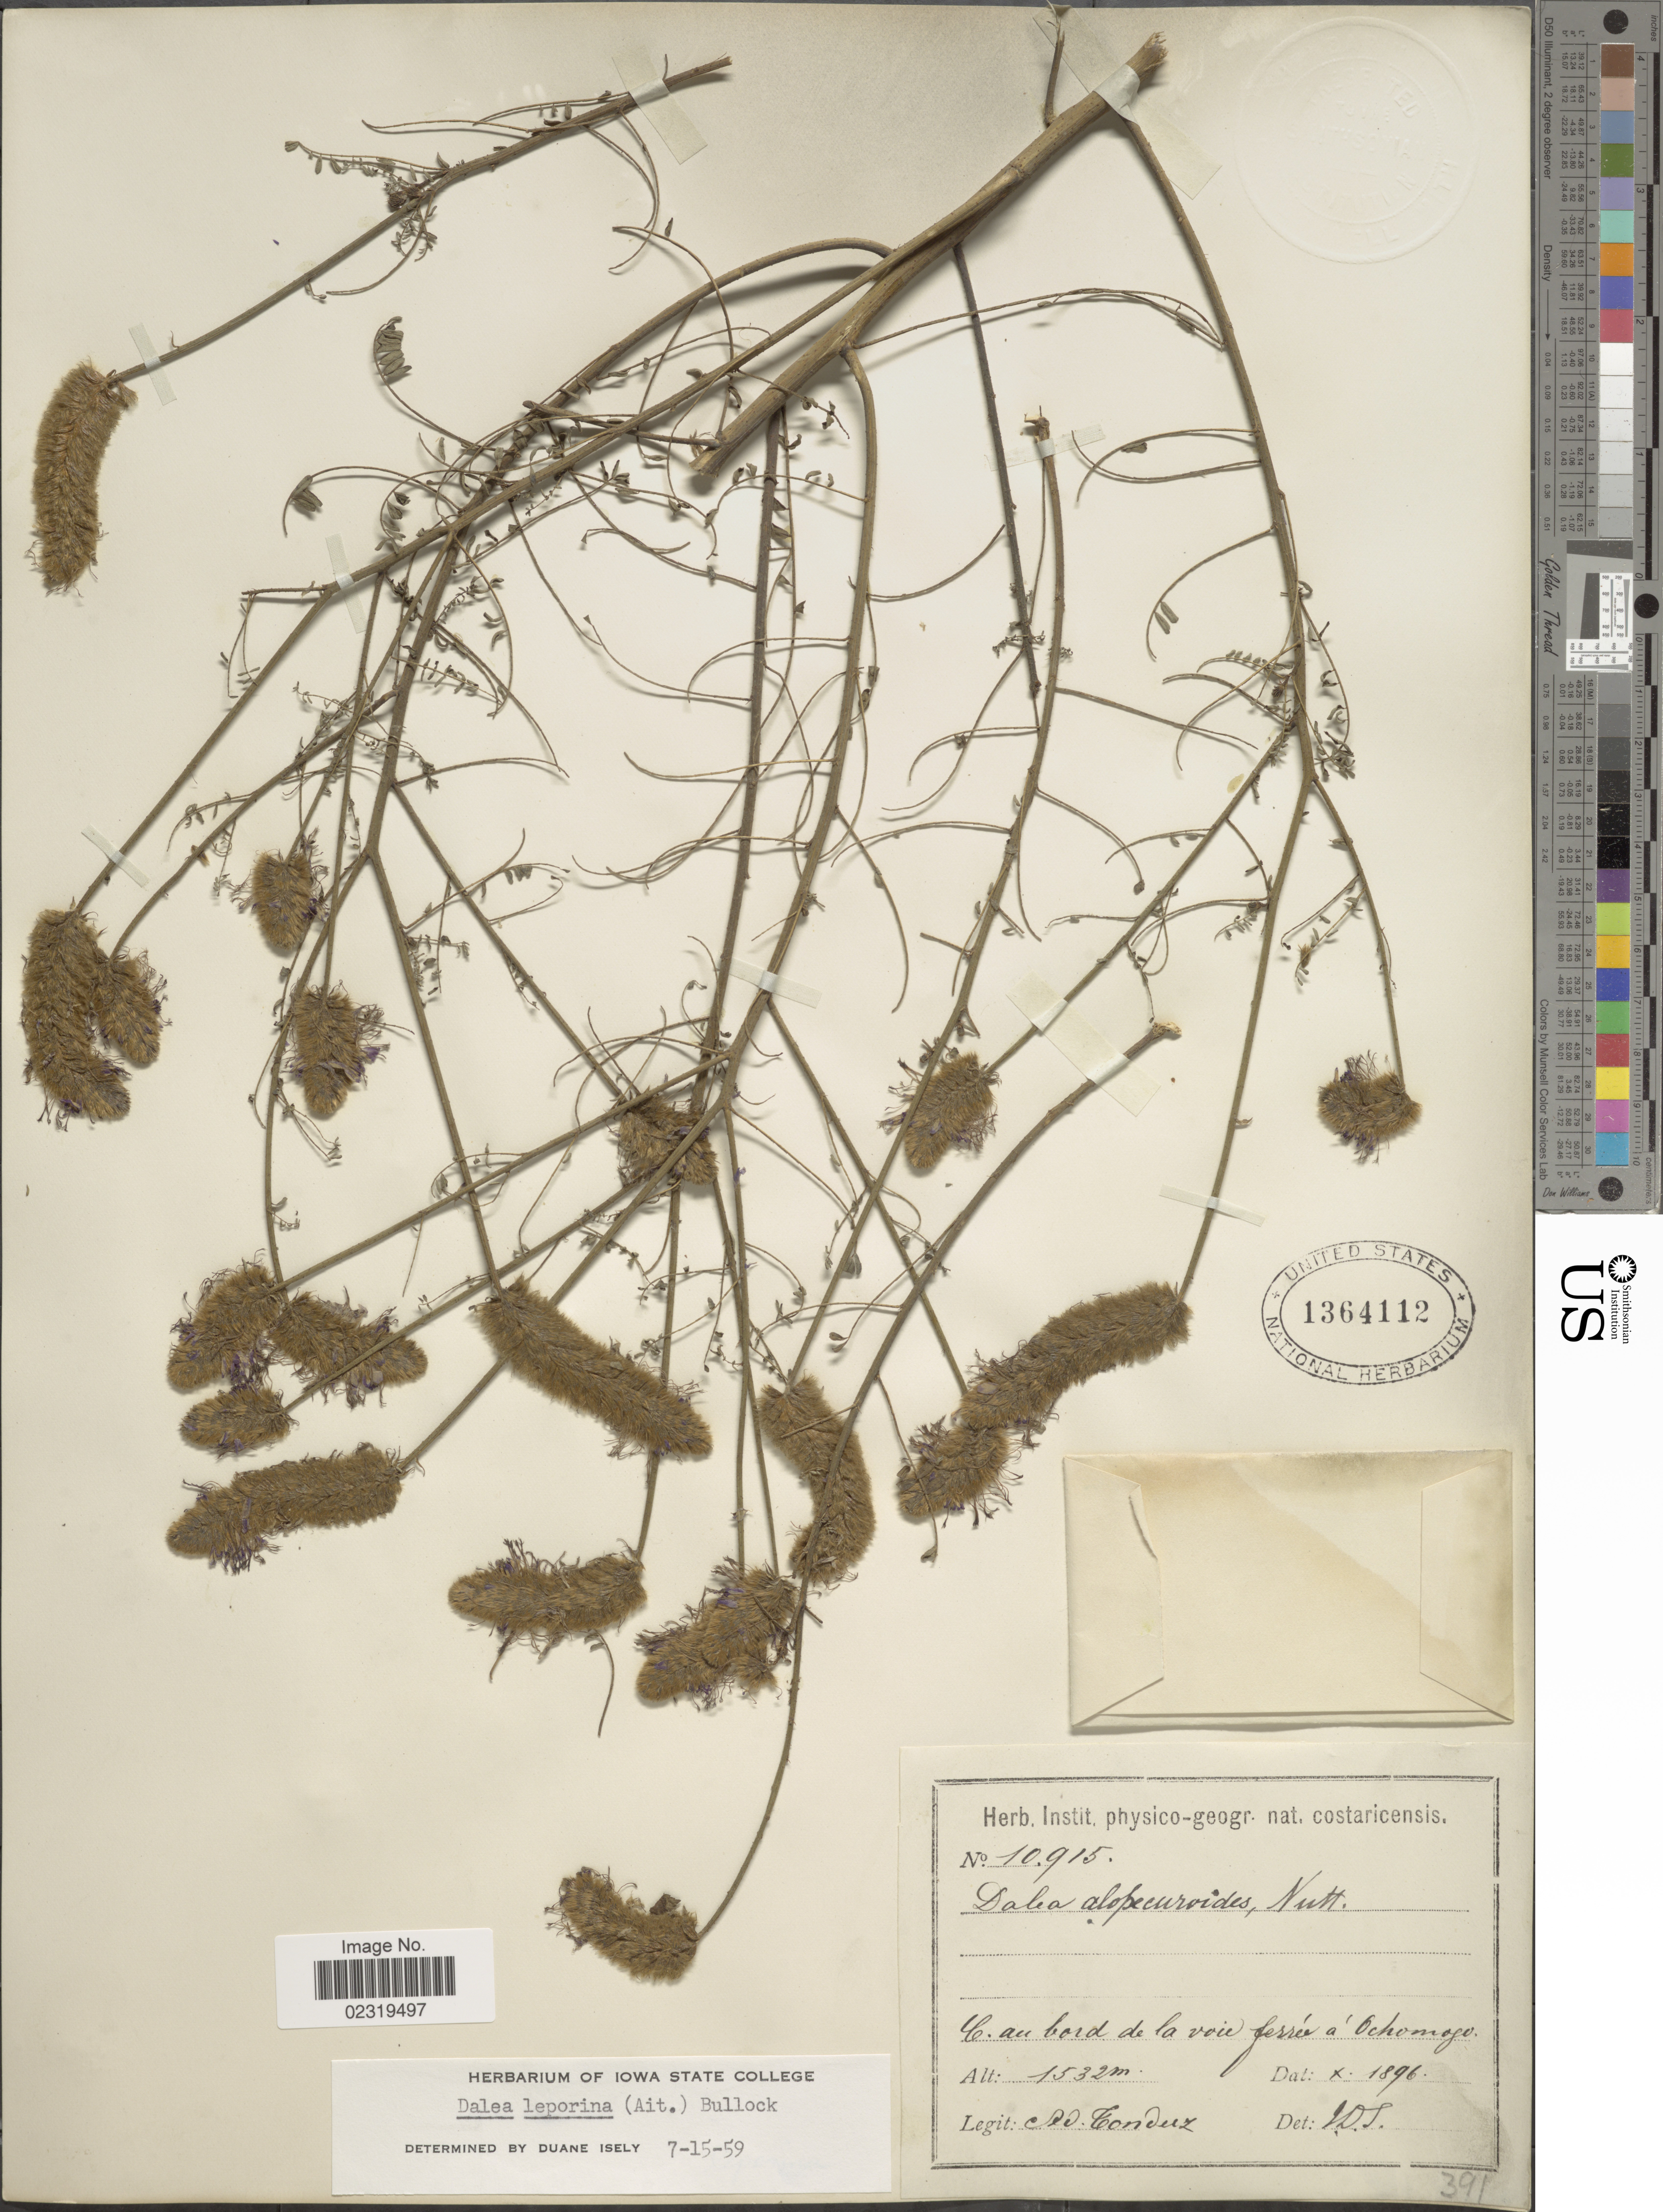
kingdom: Plantae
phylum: Tracheophyta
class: Magnoliopsida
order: Fabales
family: Fabaceae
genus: Dalea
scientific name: Dalea leporina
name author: (Aiton) Bullock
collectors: A. Tonduz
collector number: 10915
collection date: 1896-10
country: Costa Rica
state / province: Cartago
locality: C. au bord de la voie ferrée a' Ochomogo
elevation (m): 1532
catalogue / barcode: US 1364112